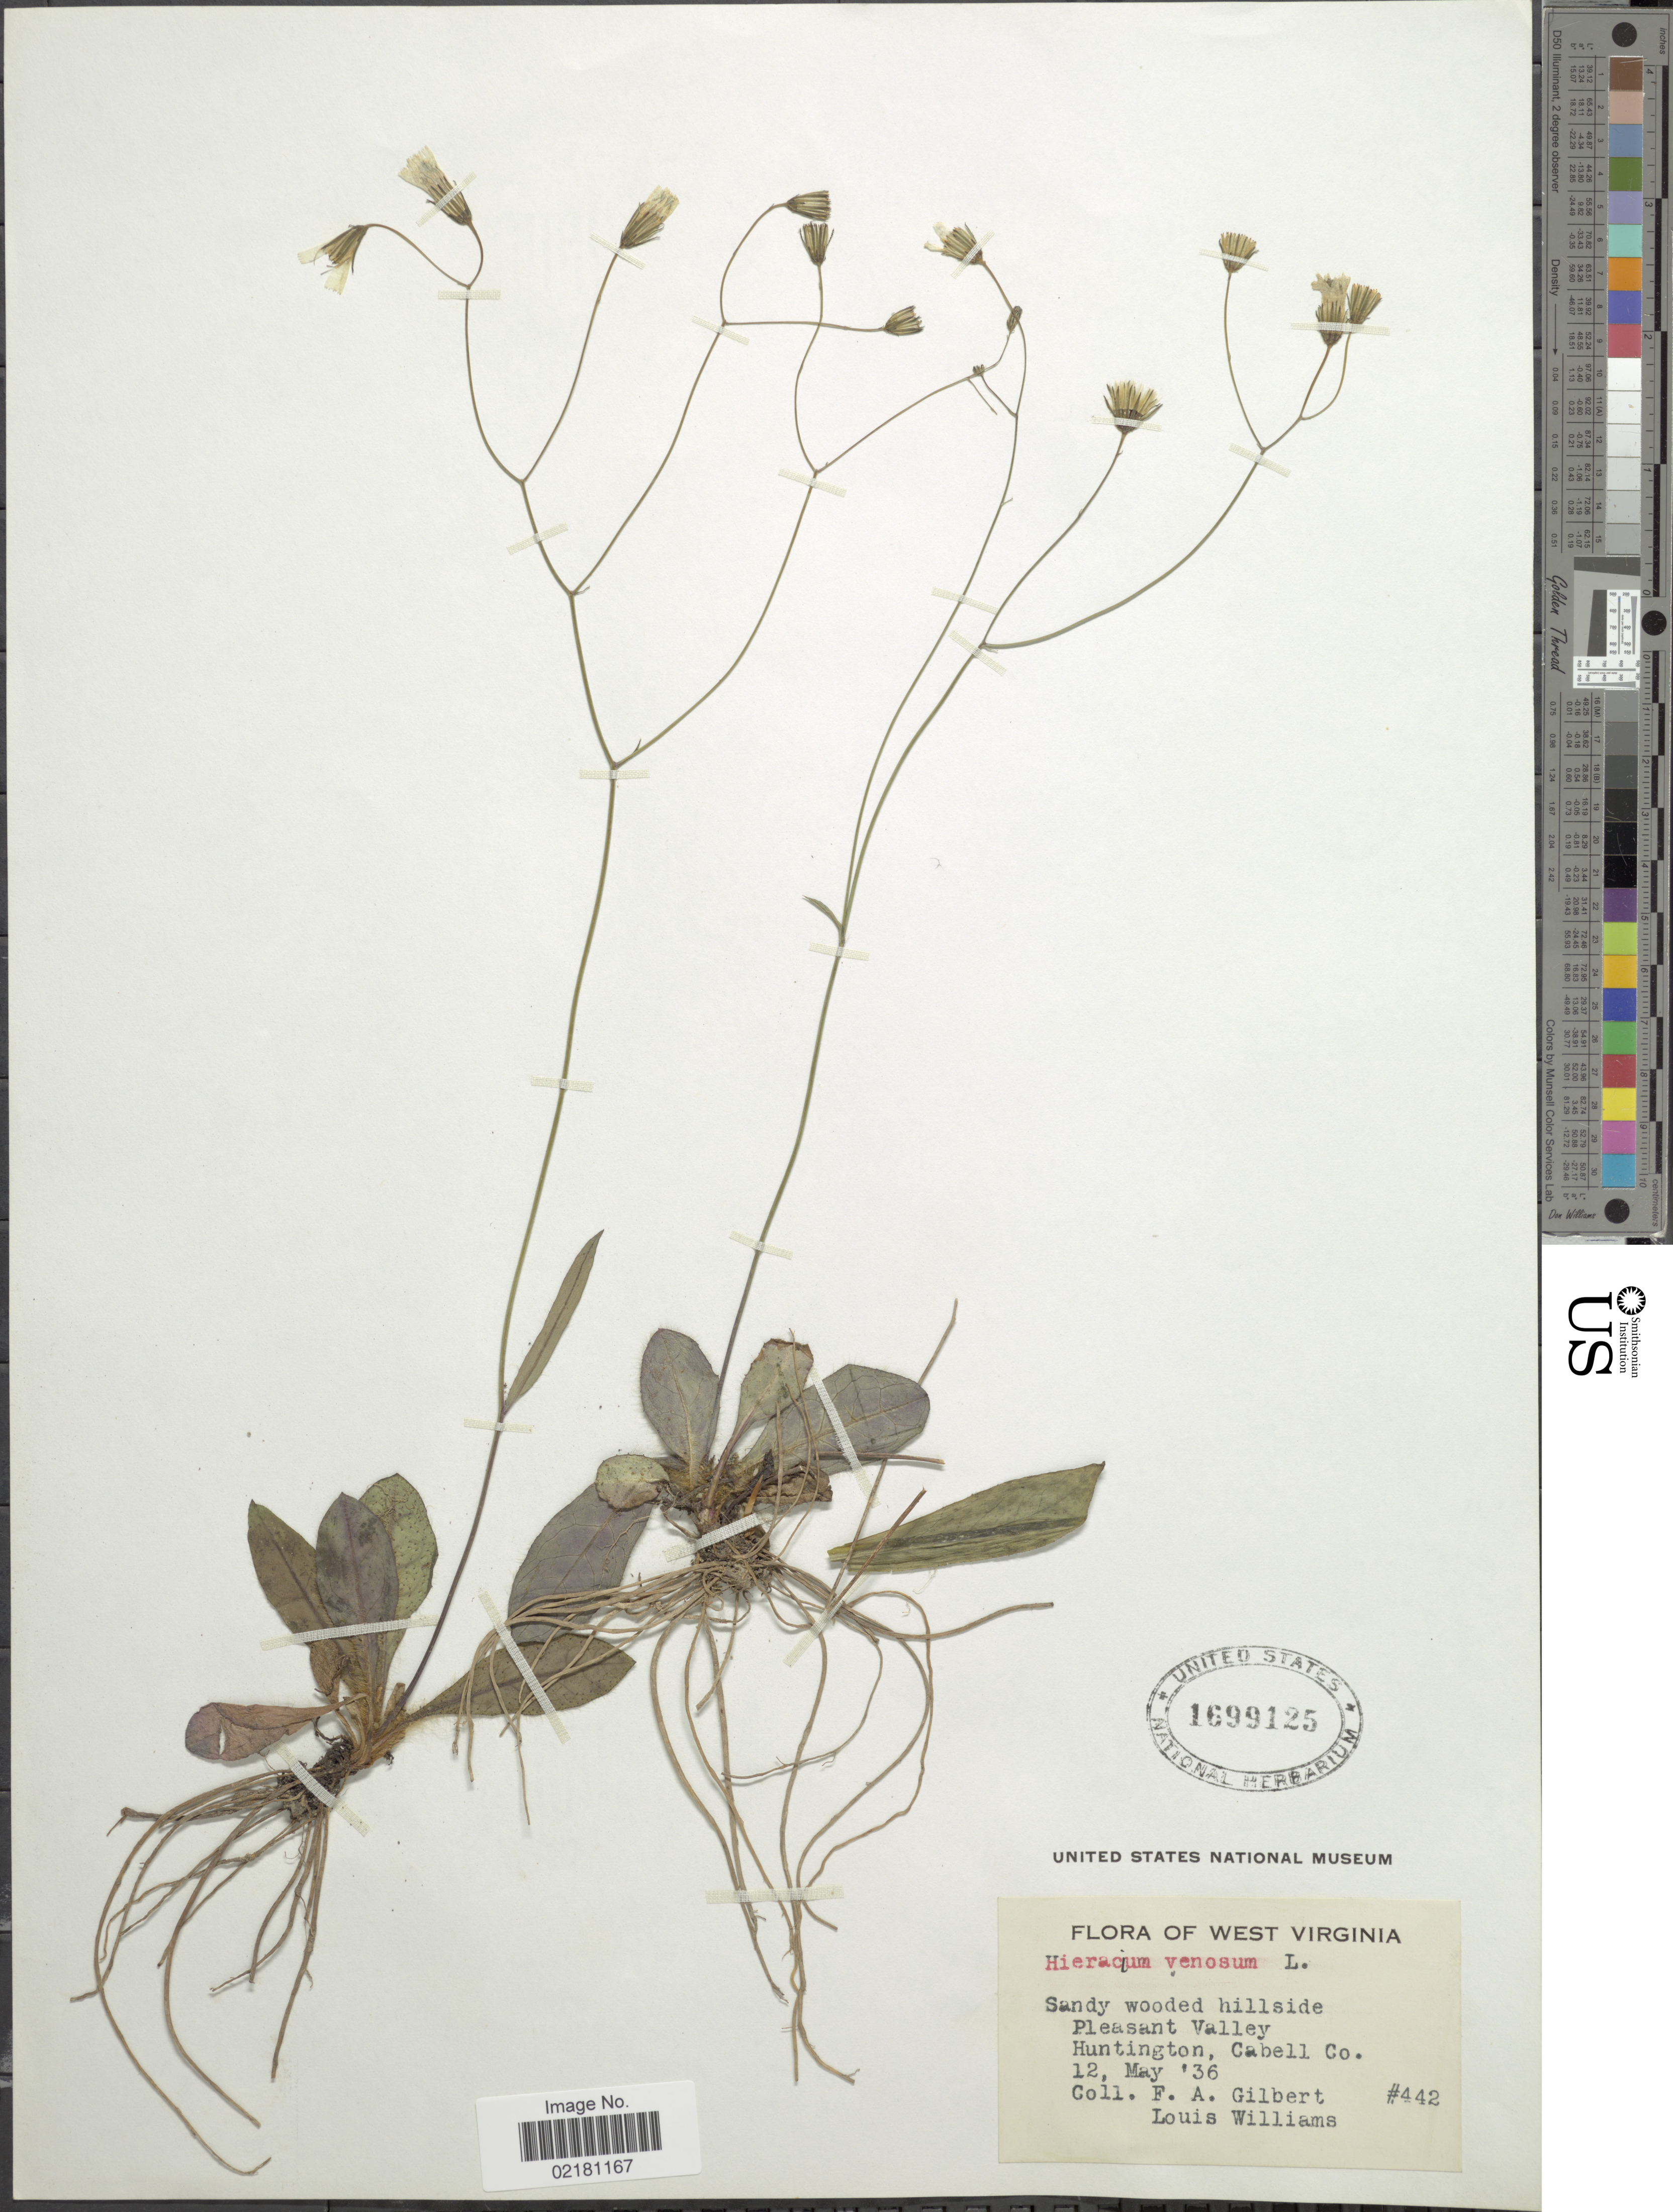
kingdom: Plantae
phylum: Tracheophyta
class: Magnoliopsida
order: Asterales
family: Asteraceae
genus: Hieracium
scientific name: Hieracium venosum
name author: L.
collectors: F. A. Gilbert & L. G. Williams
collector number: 442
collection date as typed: Transcribed d/m/y: 12/5/36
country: United States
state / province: West Virginia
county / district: Cabell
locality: Pleasant Valley. Huntington, Cabell Co.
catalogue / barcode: US 1699125